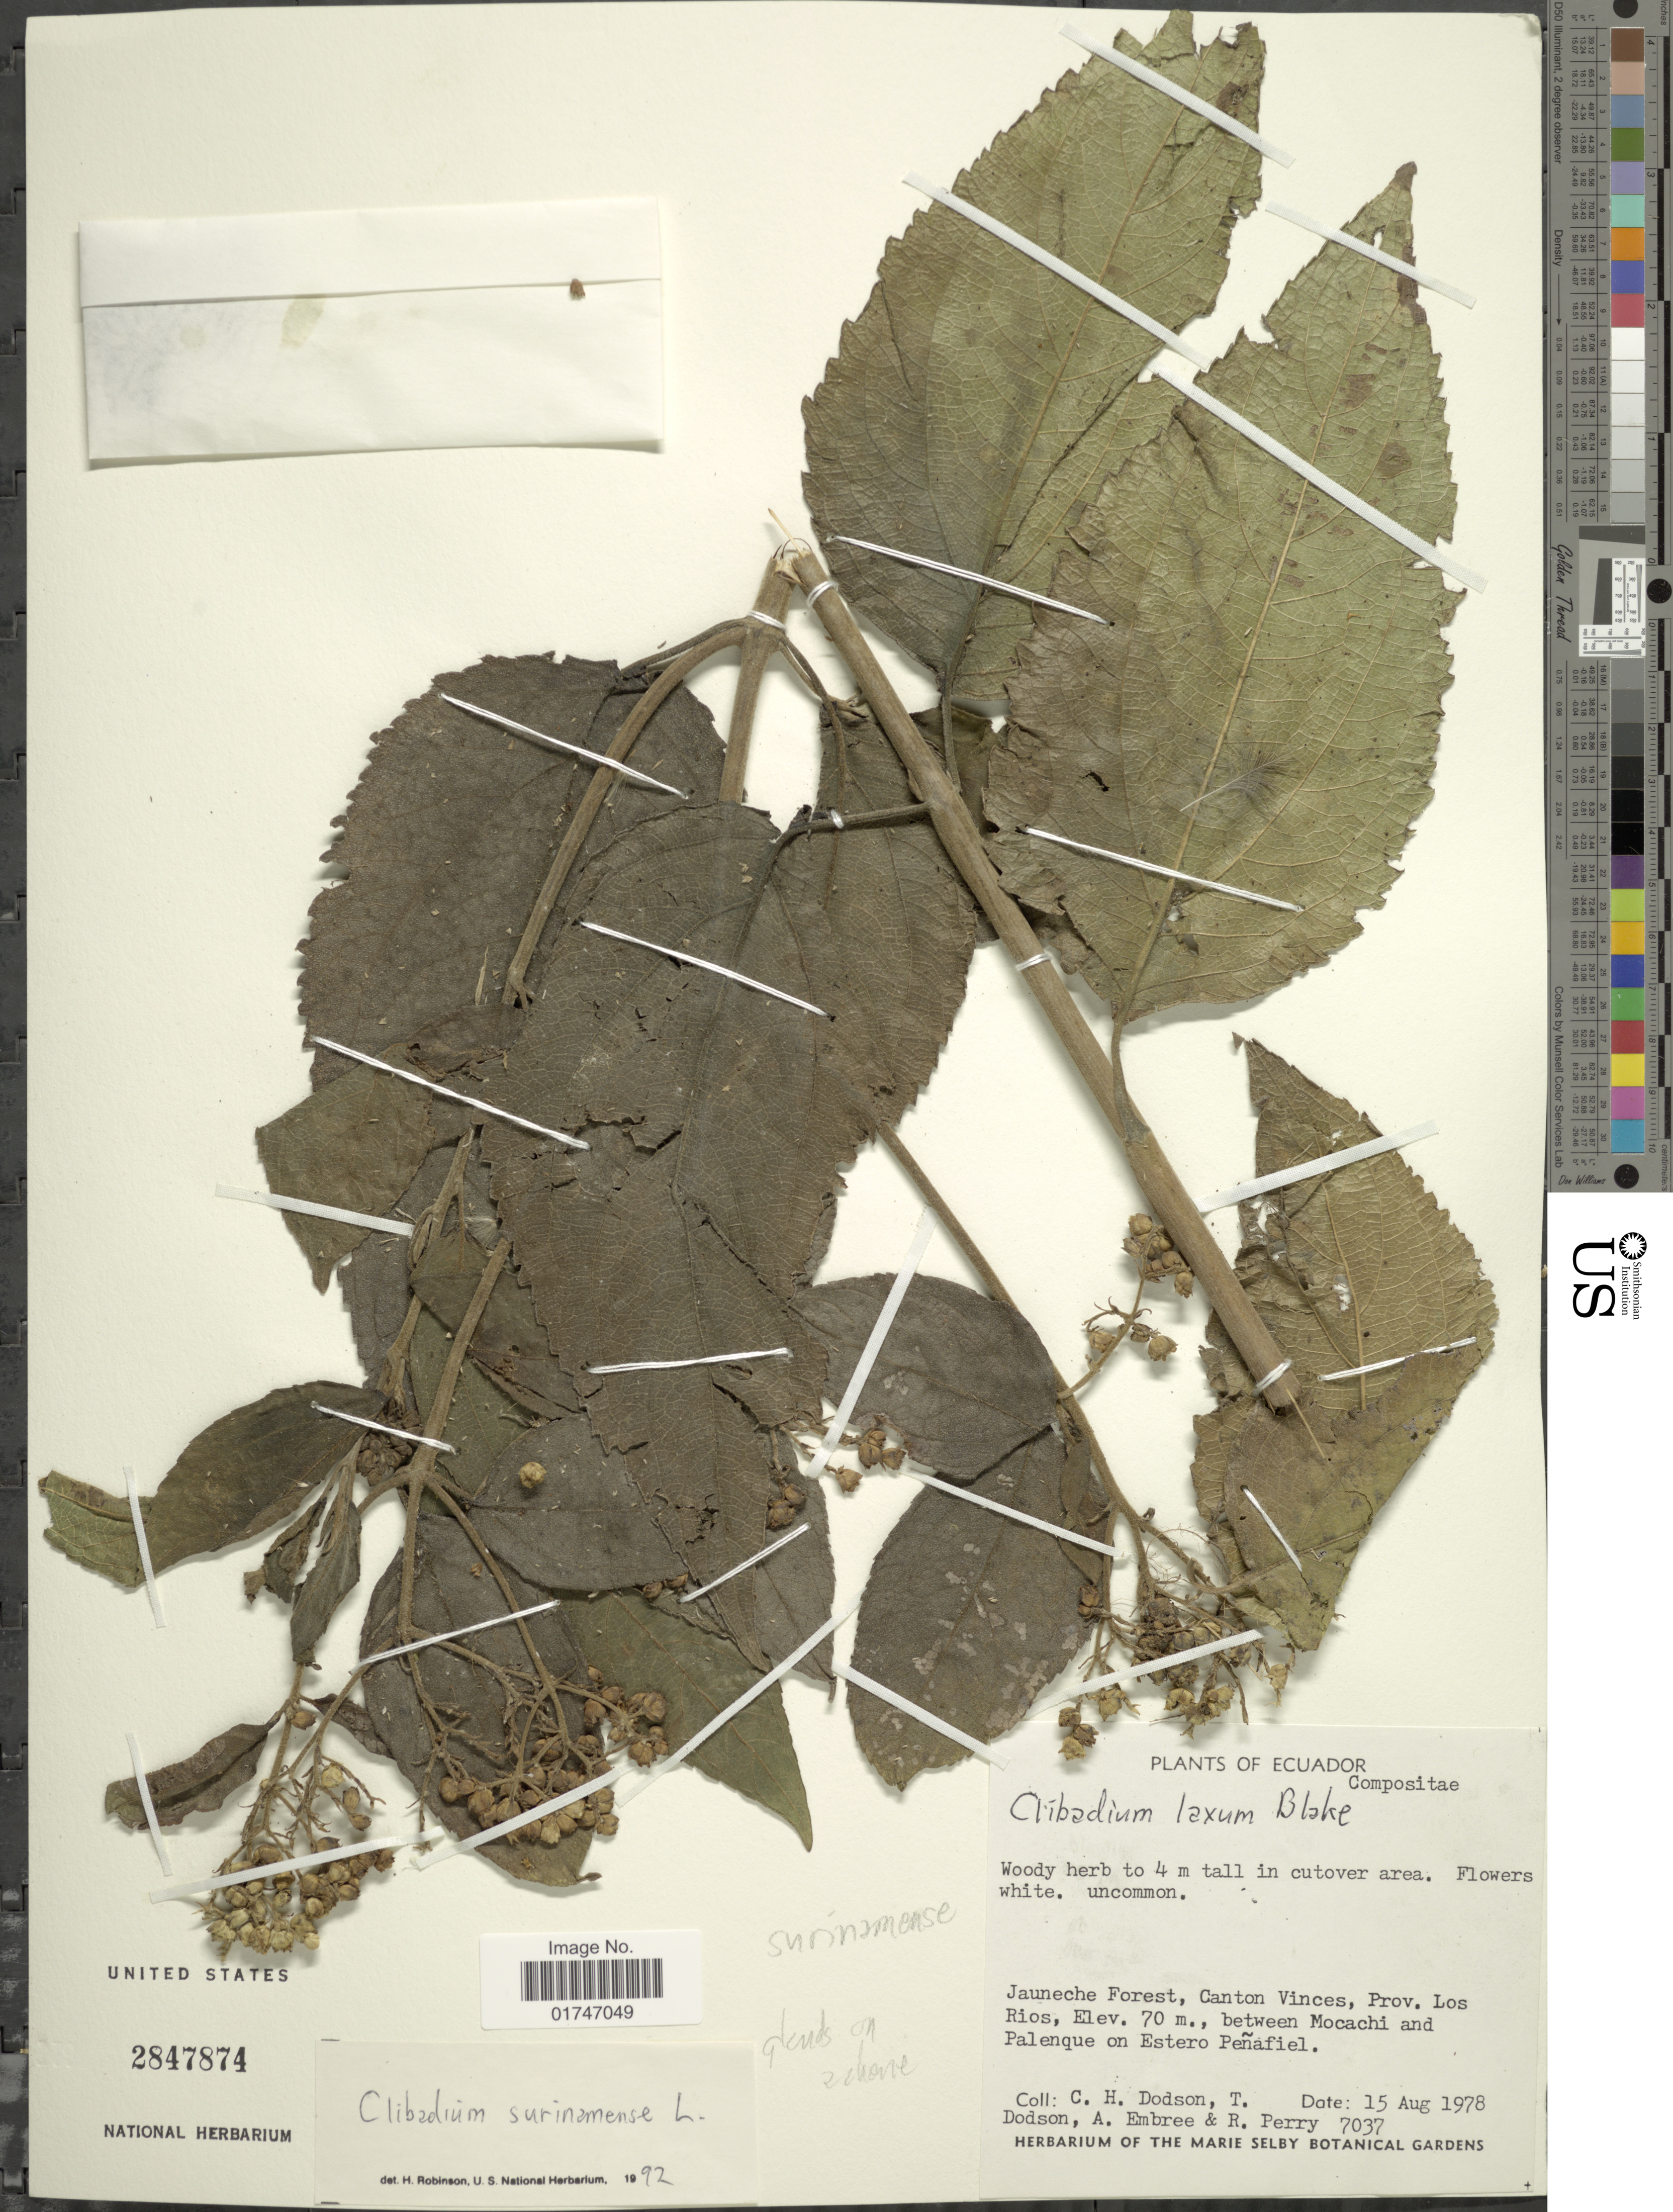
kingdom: Plantae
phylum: Tracheophyta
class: Magnoliopsida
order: Asterales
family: Asteraceae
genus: Clibadium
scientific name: Clibadium surinamense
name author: L.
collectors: C. H. Dodson, T. A. Dodson, A. Embree & R. Perry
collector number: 7037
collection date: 1978-08-15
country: Ecuador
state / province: Los Ríos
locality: Jauneche Forexst, Canton Vinces, Prov. Los Rios, between Mocachi and Palenque en Estero Peñafiel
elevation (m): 70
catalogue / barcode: US 2847874